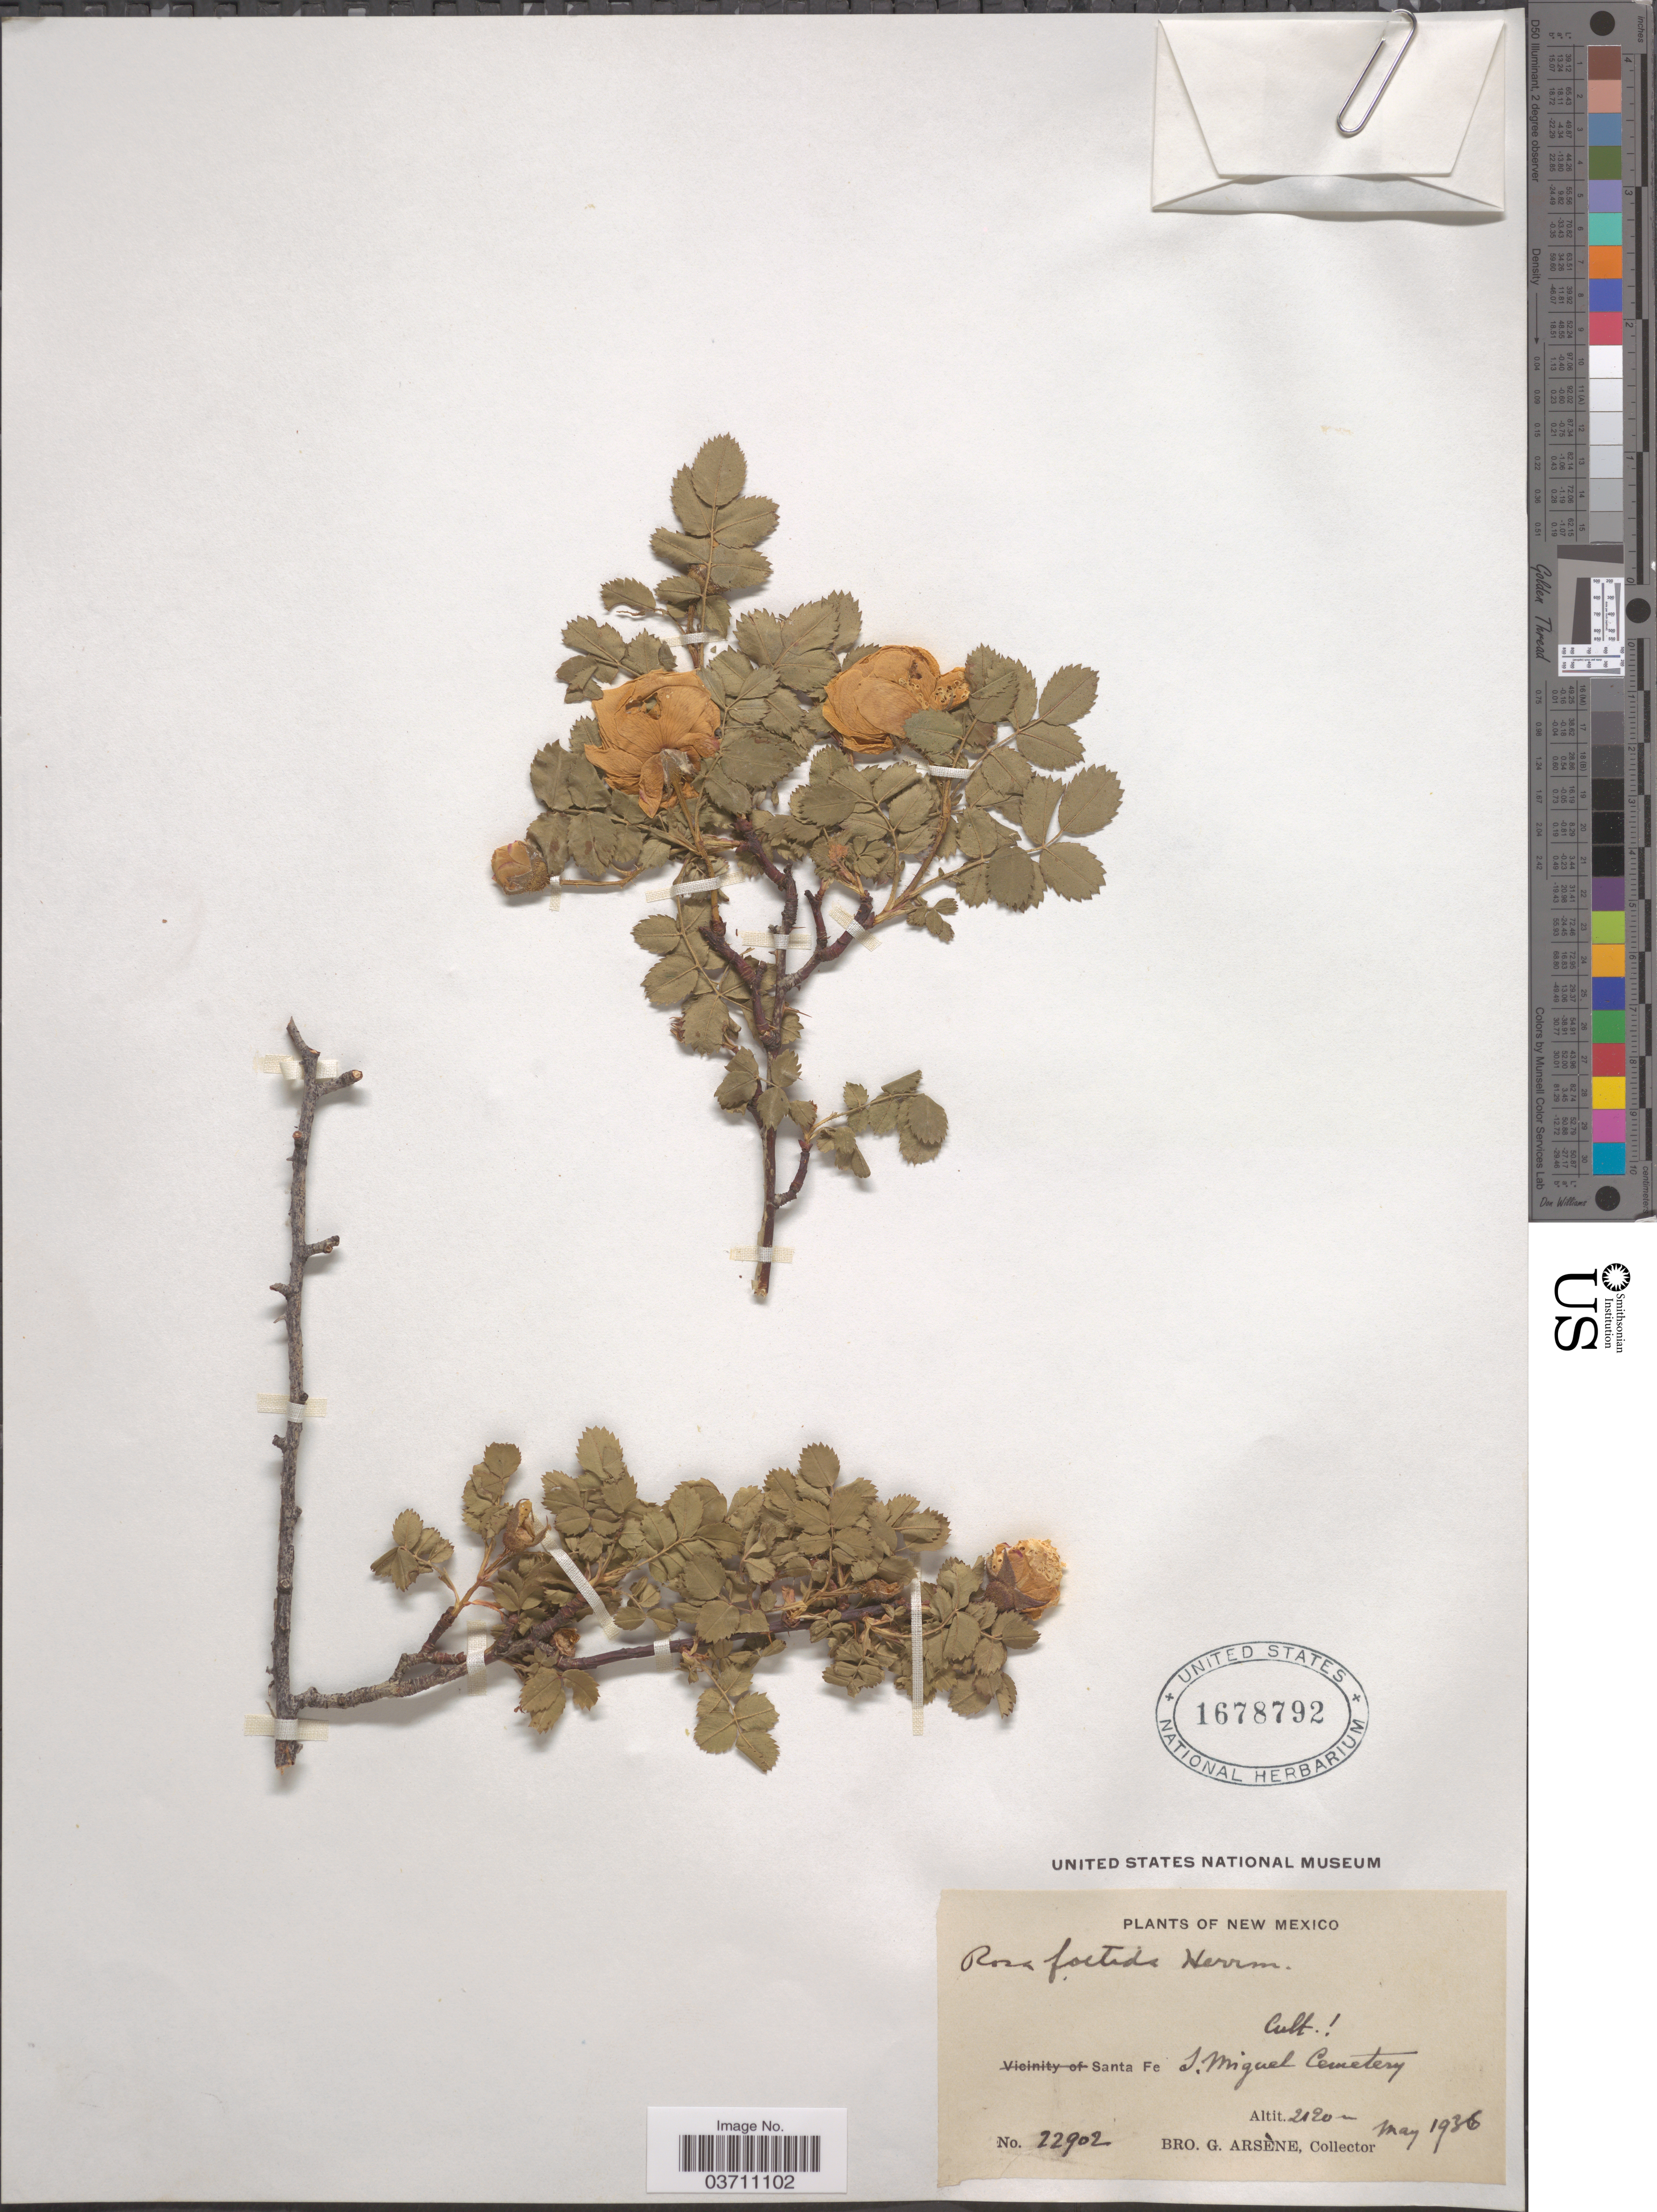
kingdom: Plantae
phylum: Tracheophyta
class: Magnoliopsida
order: Rosales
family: Rosaceae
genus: Rosa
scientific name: Rosa foetida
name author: Herrm.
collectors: Bro. G. Arsène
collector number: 22902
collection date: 1936-05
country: United States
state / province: New Mexico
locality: Santa Fe. S. Miguel Cemetery.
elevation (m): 2120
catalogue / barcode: US 1678792